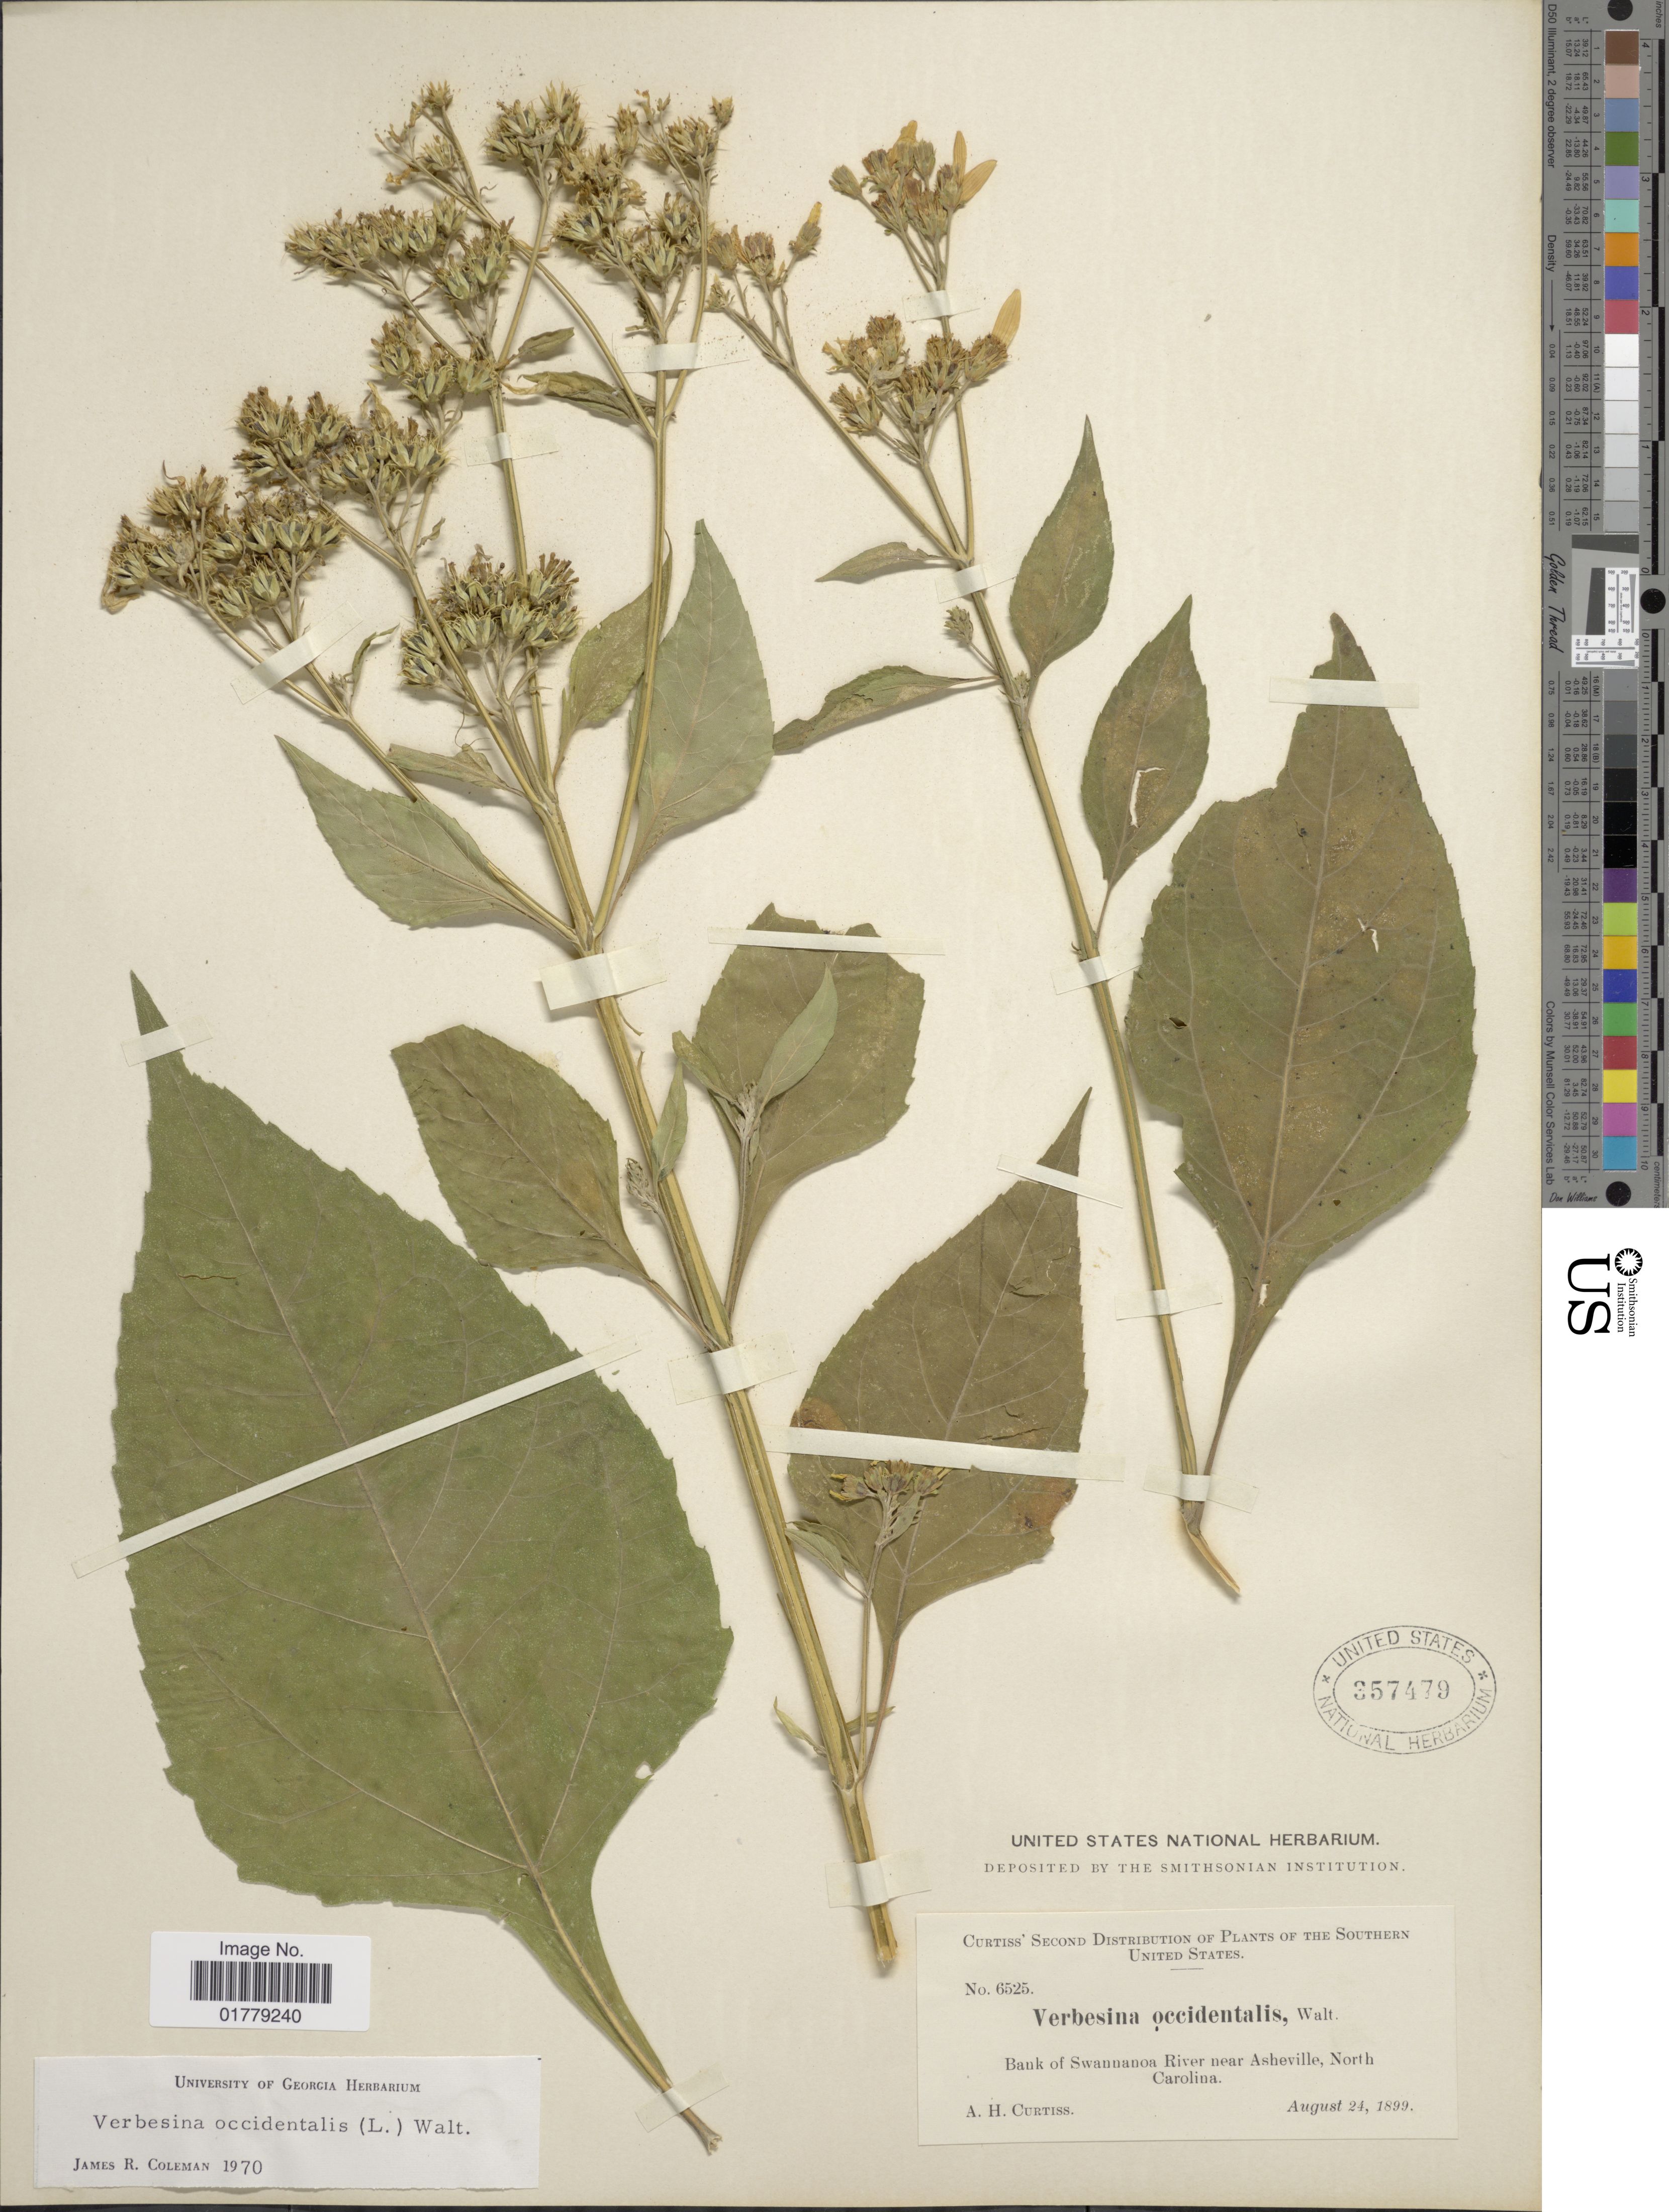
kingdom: Plantae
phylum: Tracheophyta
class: Magnoliopsida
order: Asterales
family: Asteraceae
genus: Verbesina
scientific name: Verbesina occidentalis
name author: (L.) Walter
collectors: A. H. Curtiss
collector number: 6525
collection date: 1899-08-24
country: United States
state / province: North Carolina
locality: Southern United States. Bank of Swannanoa River near Asheville, North Carolina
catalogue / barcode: US 357479